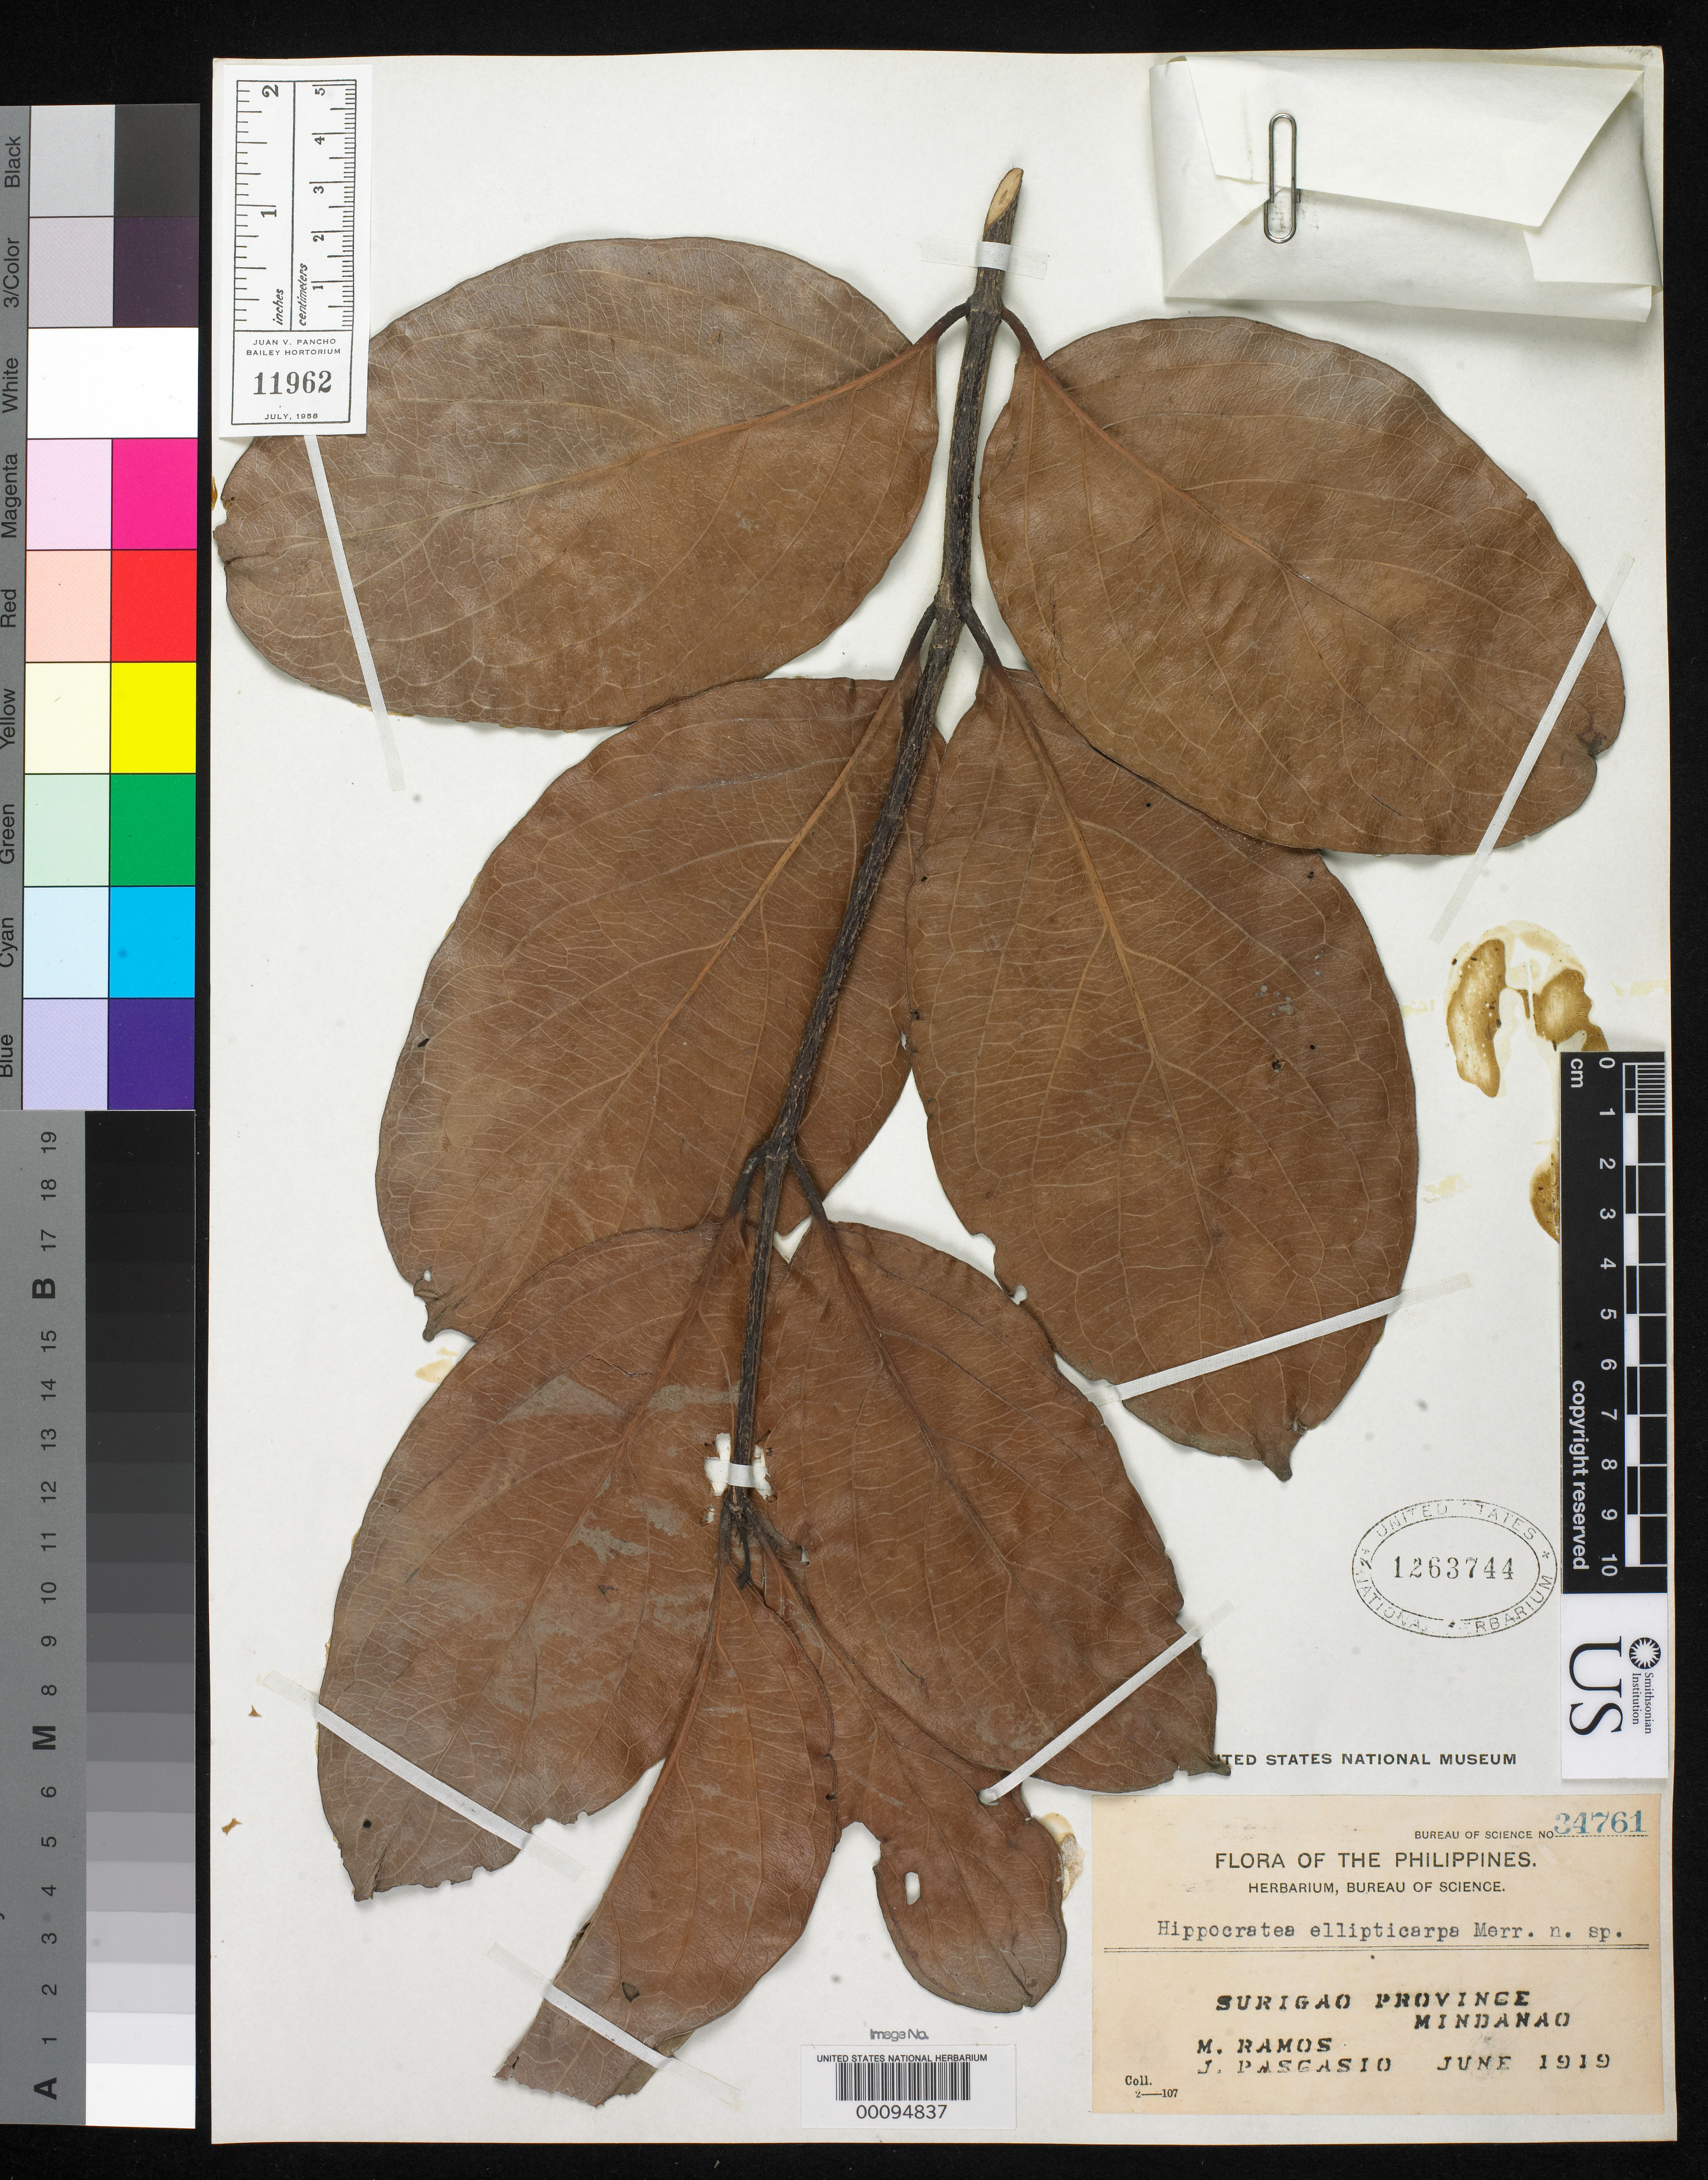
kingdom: Plantae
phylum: Tracheophyta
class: Magnoliopsida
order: Celastrales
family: Celastraceae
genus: Hippocratea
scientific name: Hippocratea ellipticarpa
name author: Merr.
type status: Isotype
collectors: M. Ramos & J. Pascasio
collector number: Bur. Sci. 34761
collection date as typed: May 1919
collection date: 1919-05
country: Philippines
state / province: Caraga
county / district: Surigao del Norte / Surigao del Sur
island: Mindanao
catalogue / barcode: US 1263744